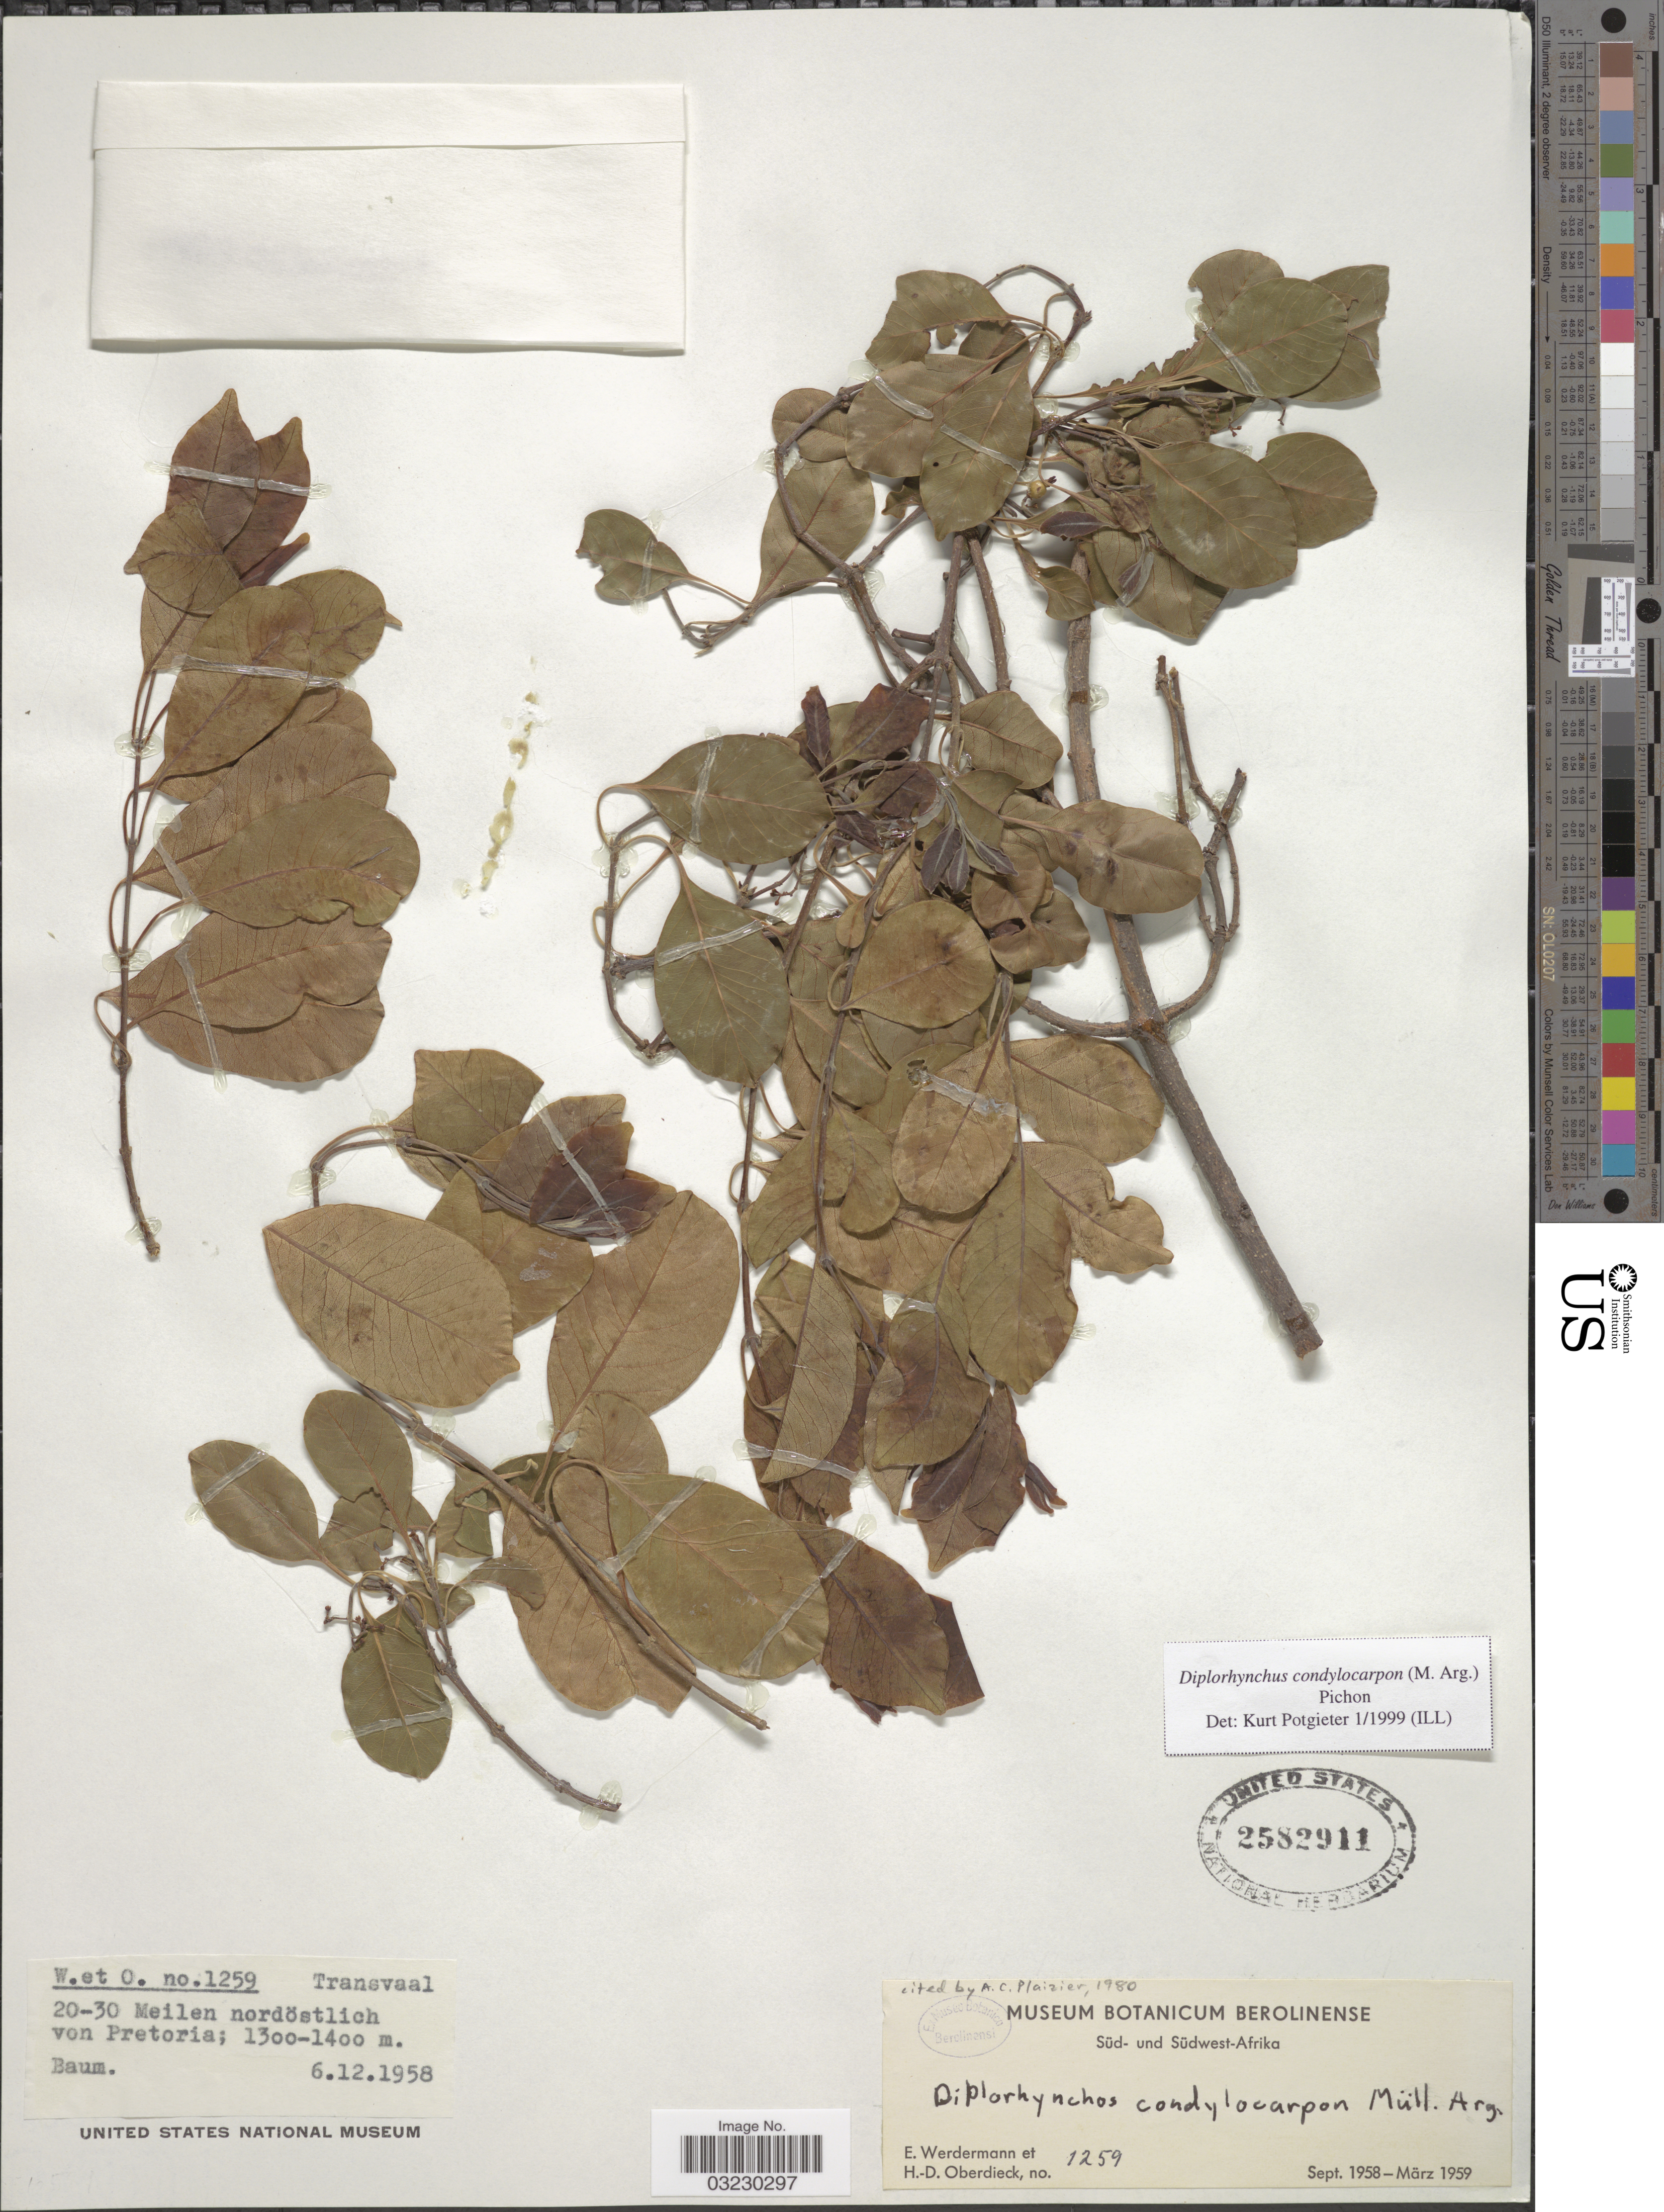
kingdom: Plantae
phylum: Tracheophyta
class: Magnoliopsida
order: Gentianales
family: Apocynaceae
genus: Diplorhynchus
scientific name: Diplorhynchus condylocarpon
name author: (Müll. Arg.) Pichon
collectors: E. Werdermann & H. Oberdieck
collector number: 1259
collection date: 1958-12-06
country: South Africa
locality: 20-30 Meilen nordöstlich von Pretoria.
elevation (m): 1300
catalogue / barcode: US 2582911